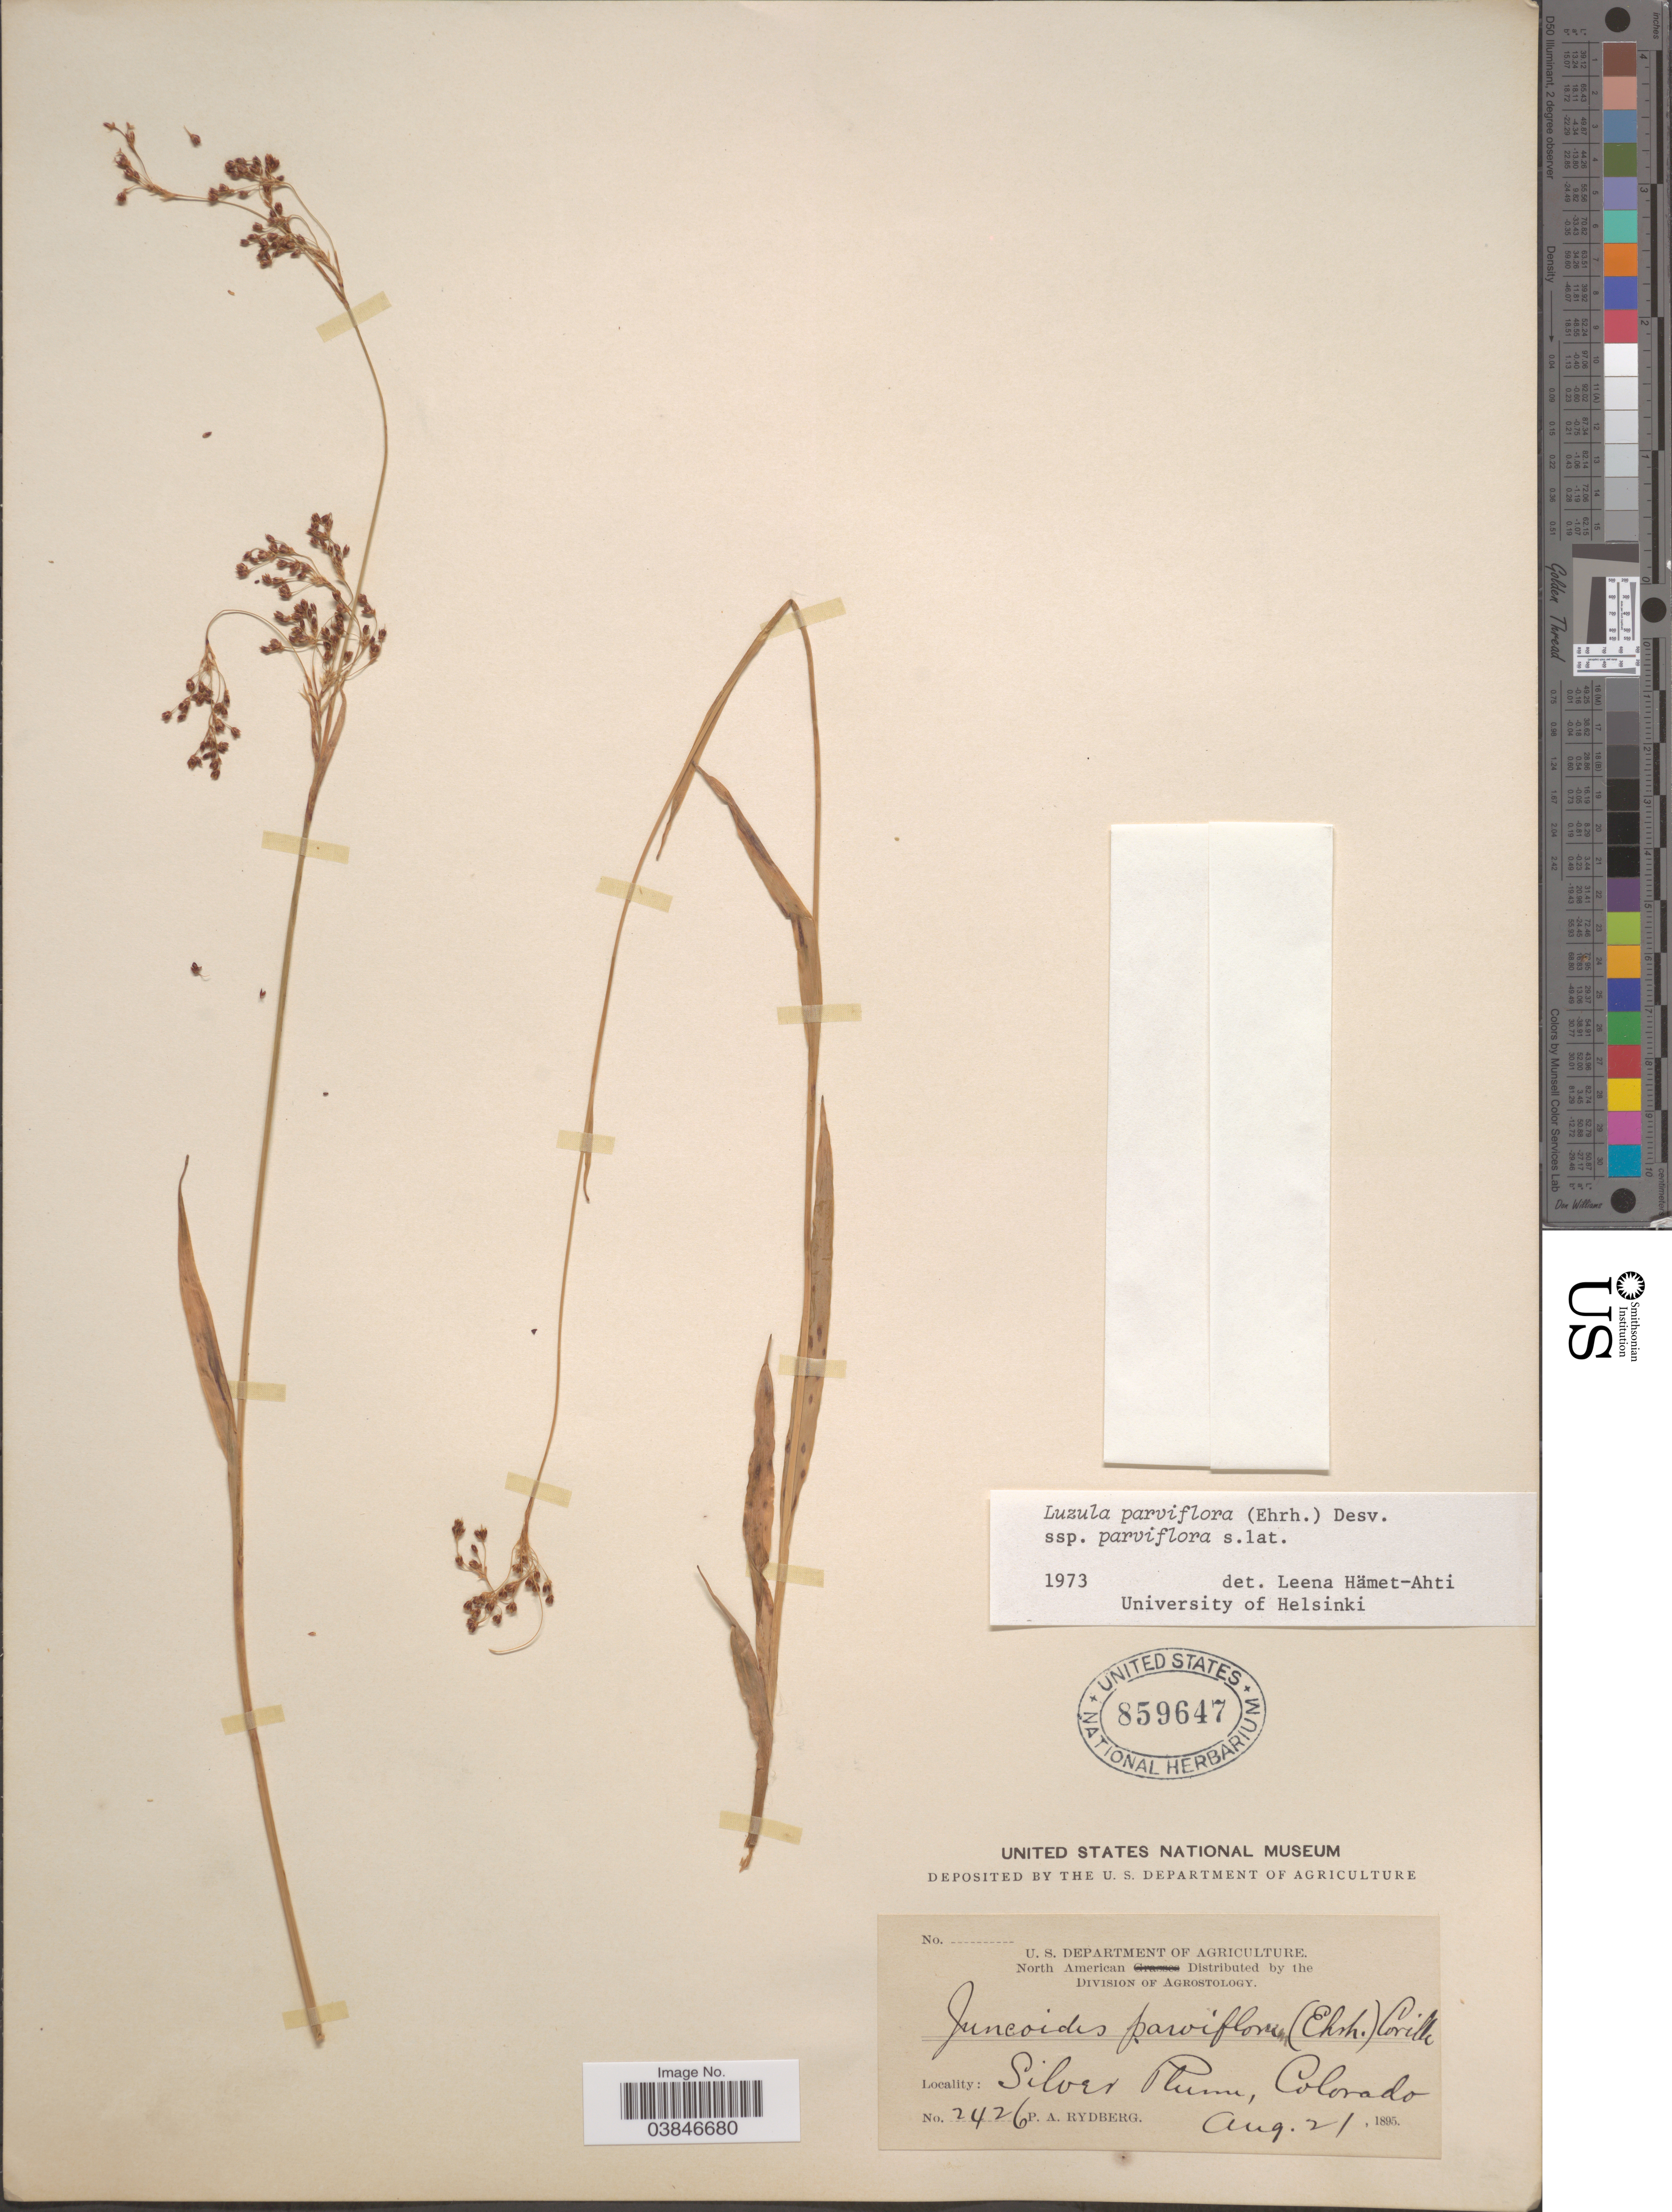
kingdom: Plantae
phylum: Tracheophyta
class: Liliopsida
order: Poales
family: Juncaceae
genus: Luzula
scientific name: Luzula parviflora subsp. parviflora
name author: (Ehrh.) Desv.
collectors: P. A. Rydberg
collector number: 2426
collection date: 1895-08-21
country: United States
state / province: Colorado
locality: Silver Plume.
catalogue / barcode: US 859647